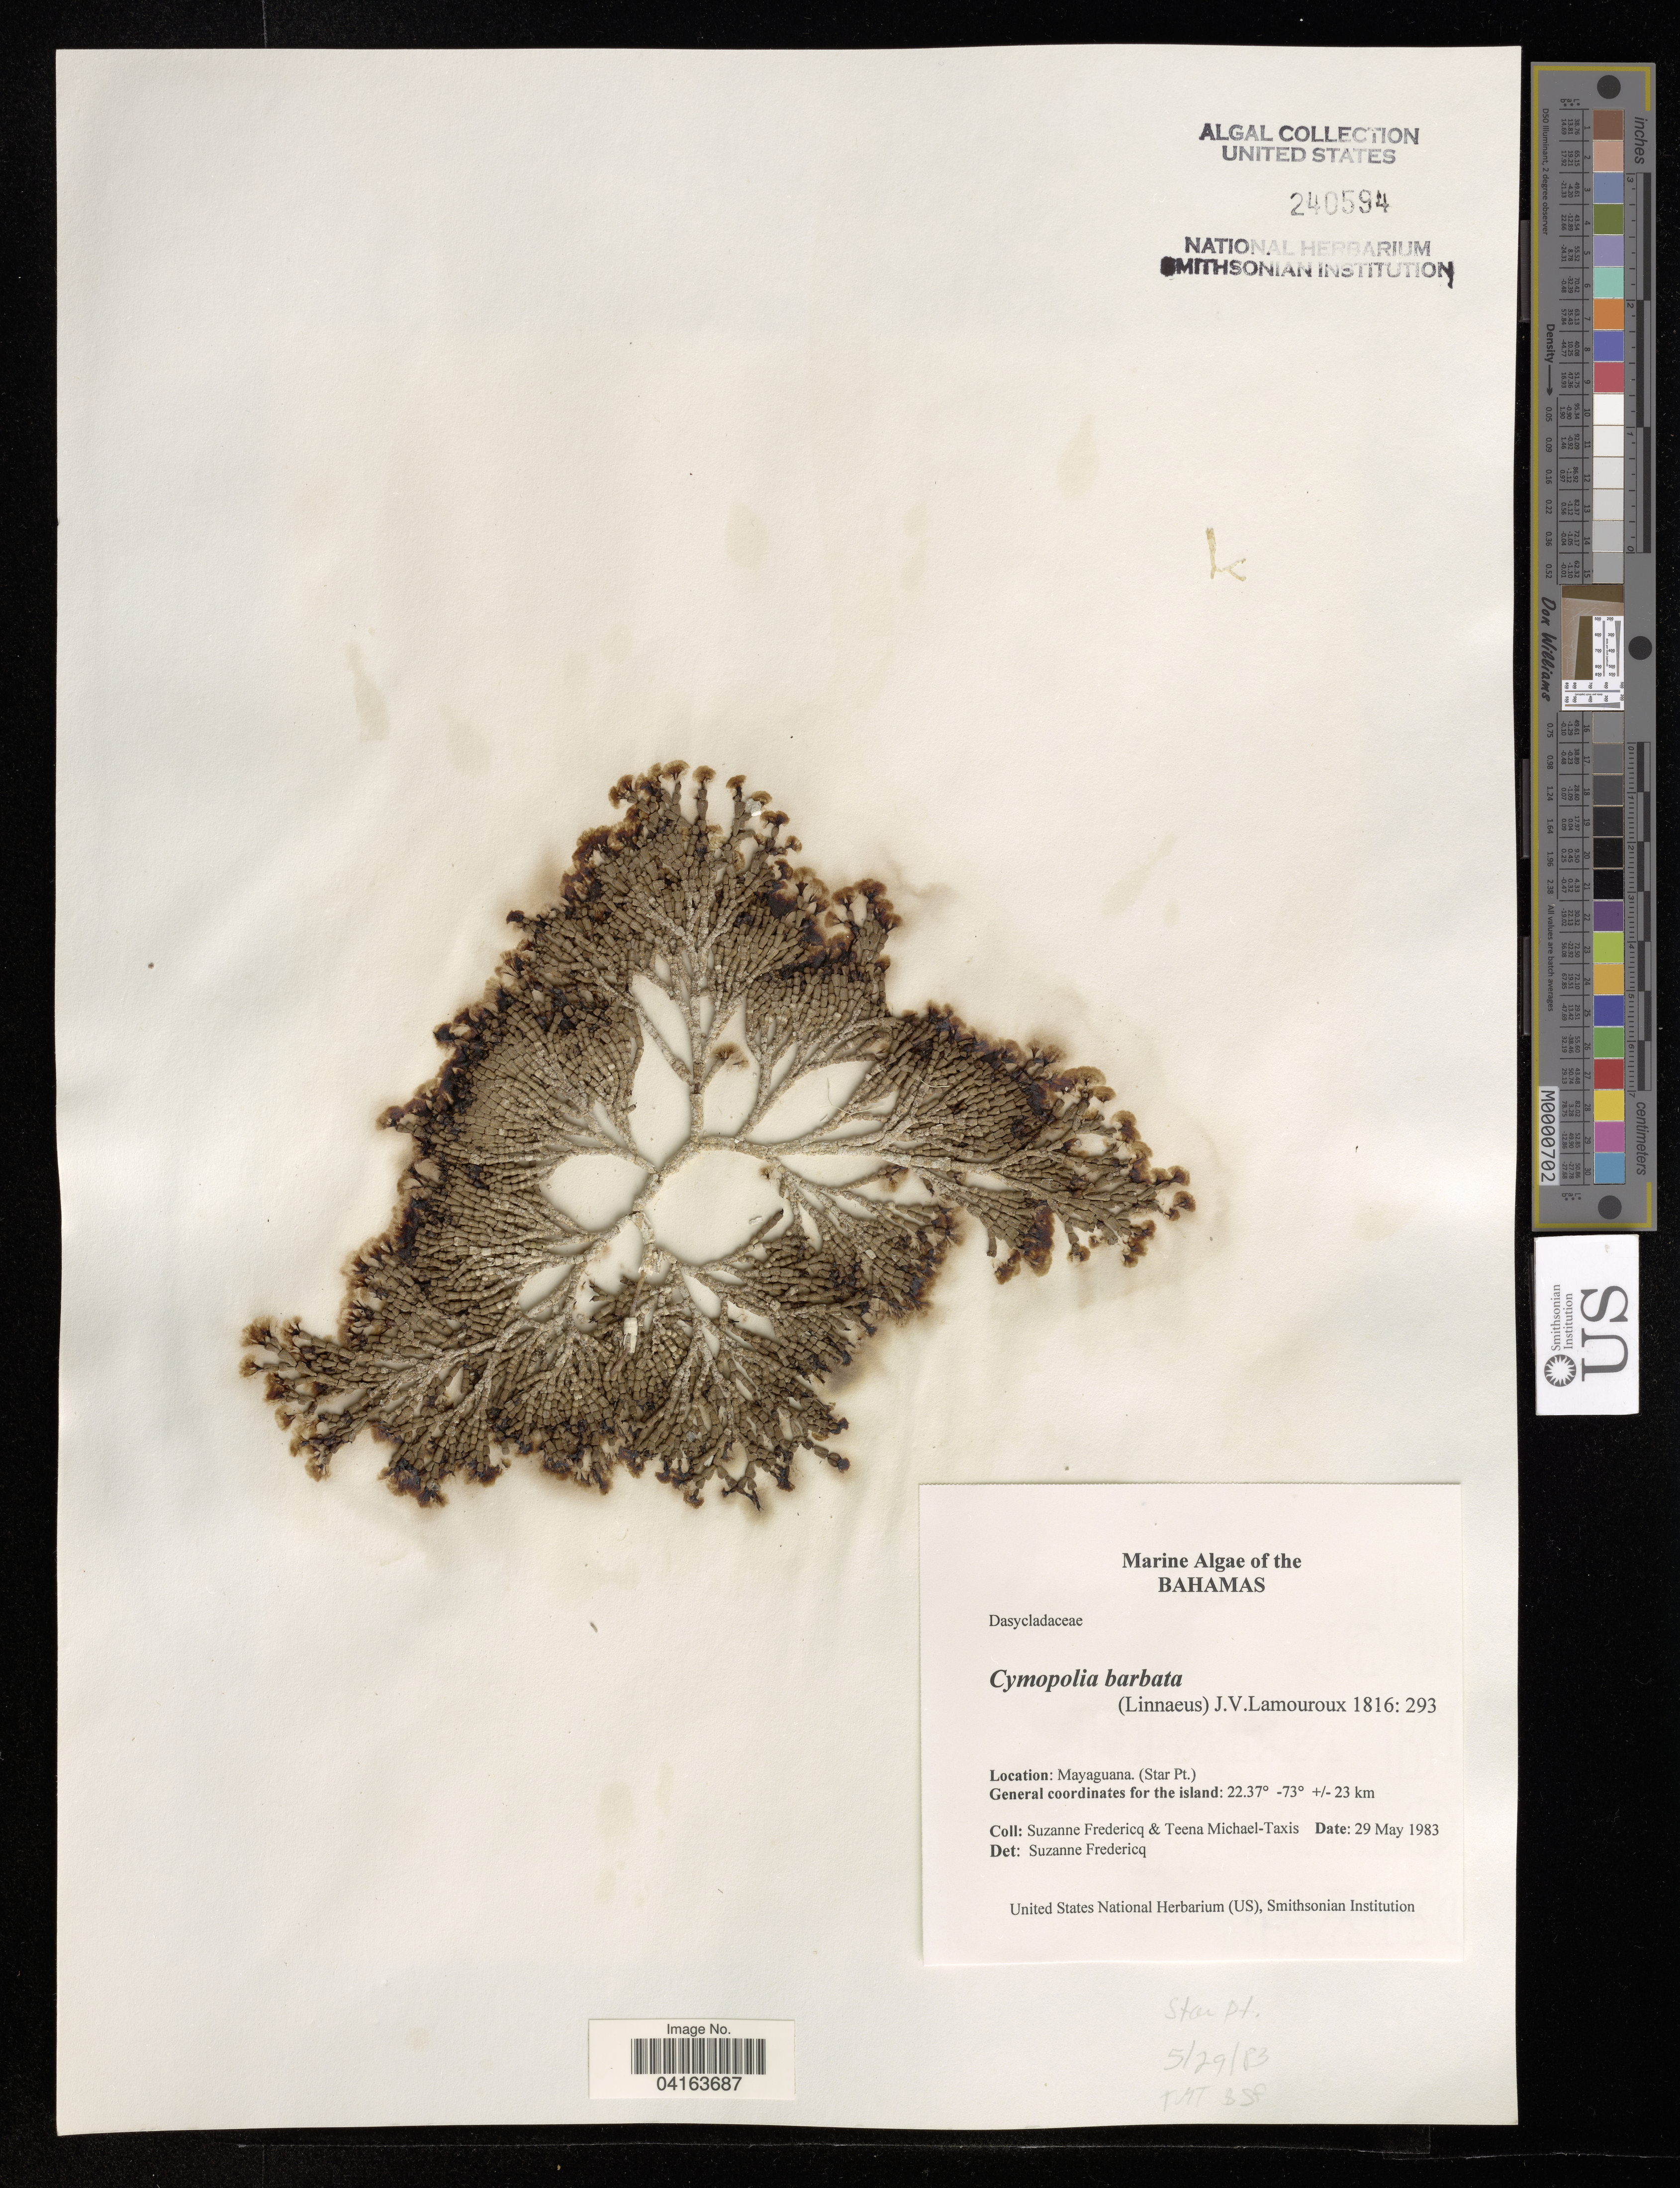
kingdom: Plantae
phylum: Chlorophyta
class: Ulvophyceae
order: Dasycladales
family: Dasycladaceae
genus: Cymopolia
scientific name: Cymopolia barbata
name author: (L.) J.V.Lamouroux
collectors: S. Fredericq & T. Michael-Taxis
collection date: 1983-05-29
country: Bahamas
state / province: Mayaguana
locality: (Star Pt.)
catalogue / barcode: US 240594